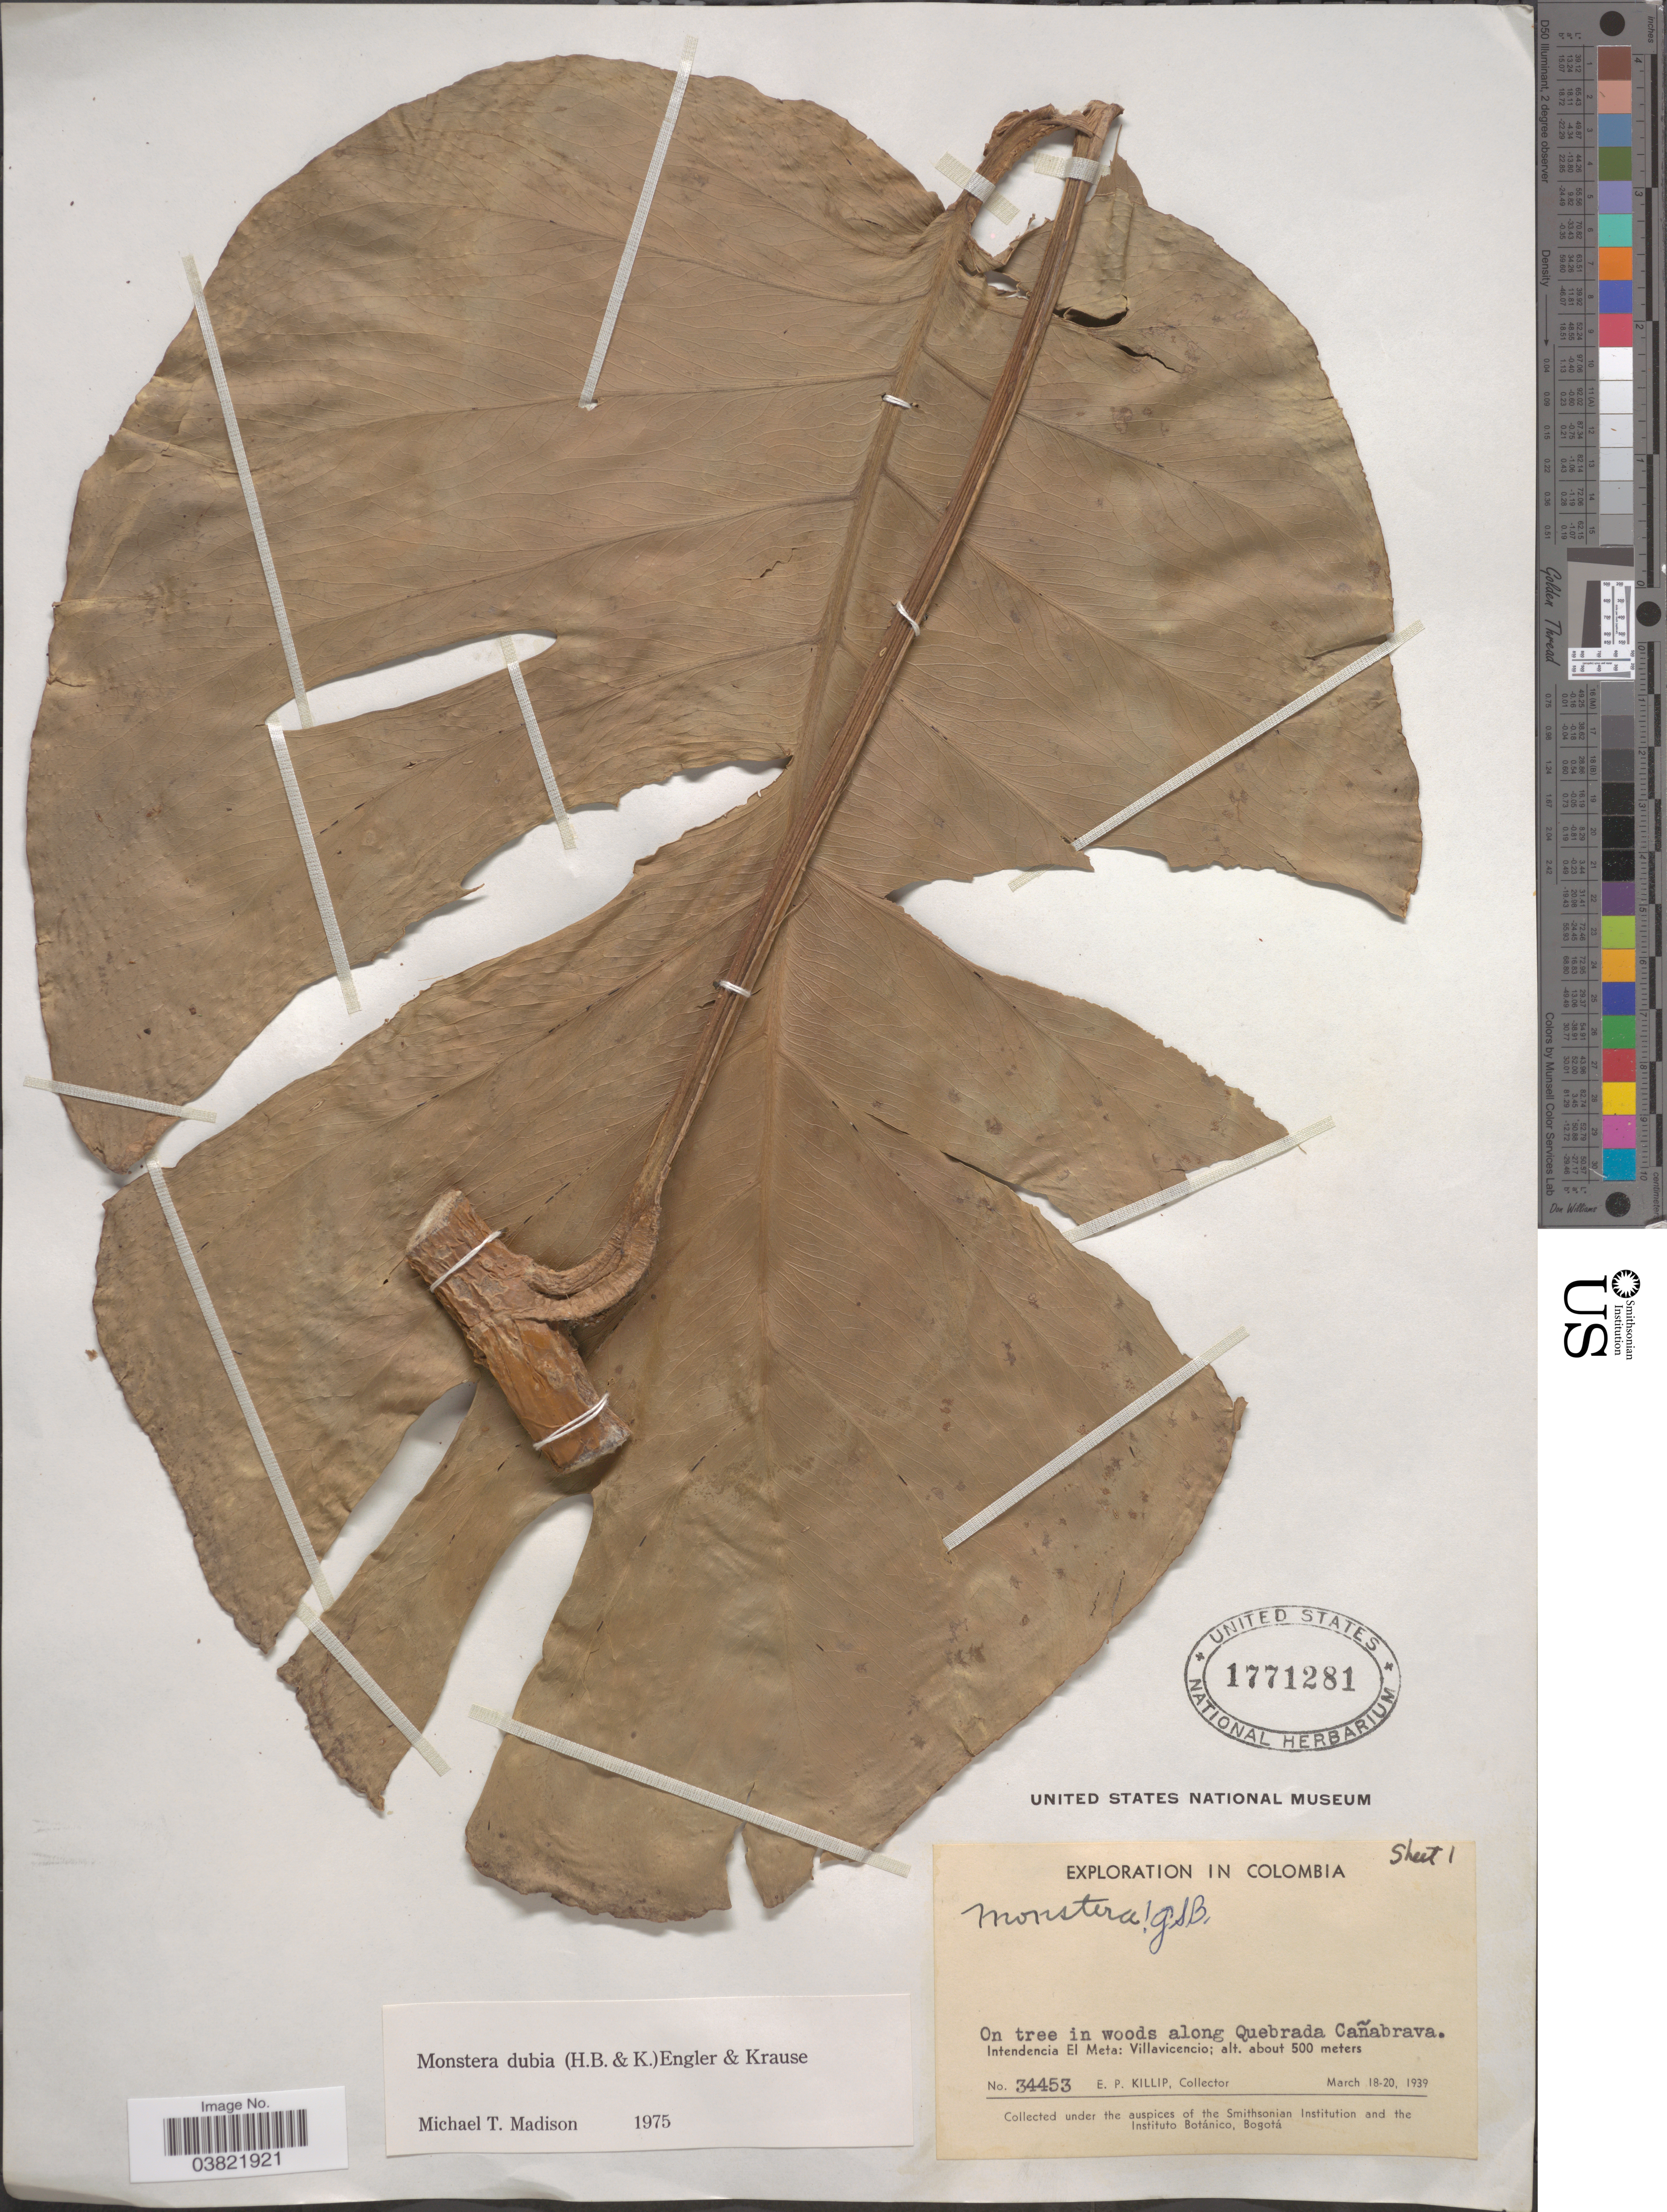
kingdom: Plantae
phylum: Tracheophyta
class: Liliopsida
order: Alismatales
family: Araceae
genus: Monstera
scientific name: Monstera dubia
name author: (Kunth) Engl. & K. Krause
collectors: E. P. Killip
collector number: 34453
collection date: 1939-03-18/1939-03-20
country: Colombia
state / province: Meta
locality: Woods along Quebrada Cañabrava. Intendencia El Meta: Villavicencio.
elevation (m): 500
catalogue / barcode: US 1771281